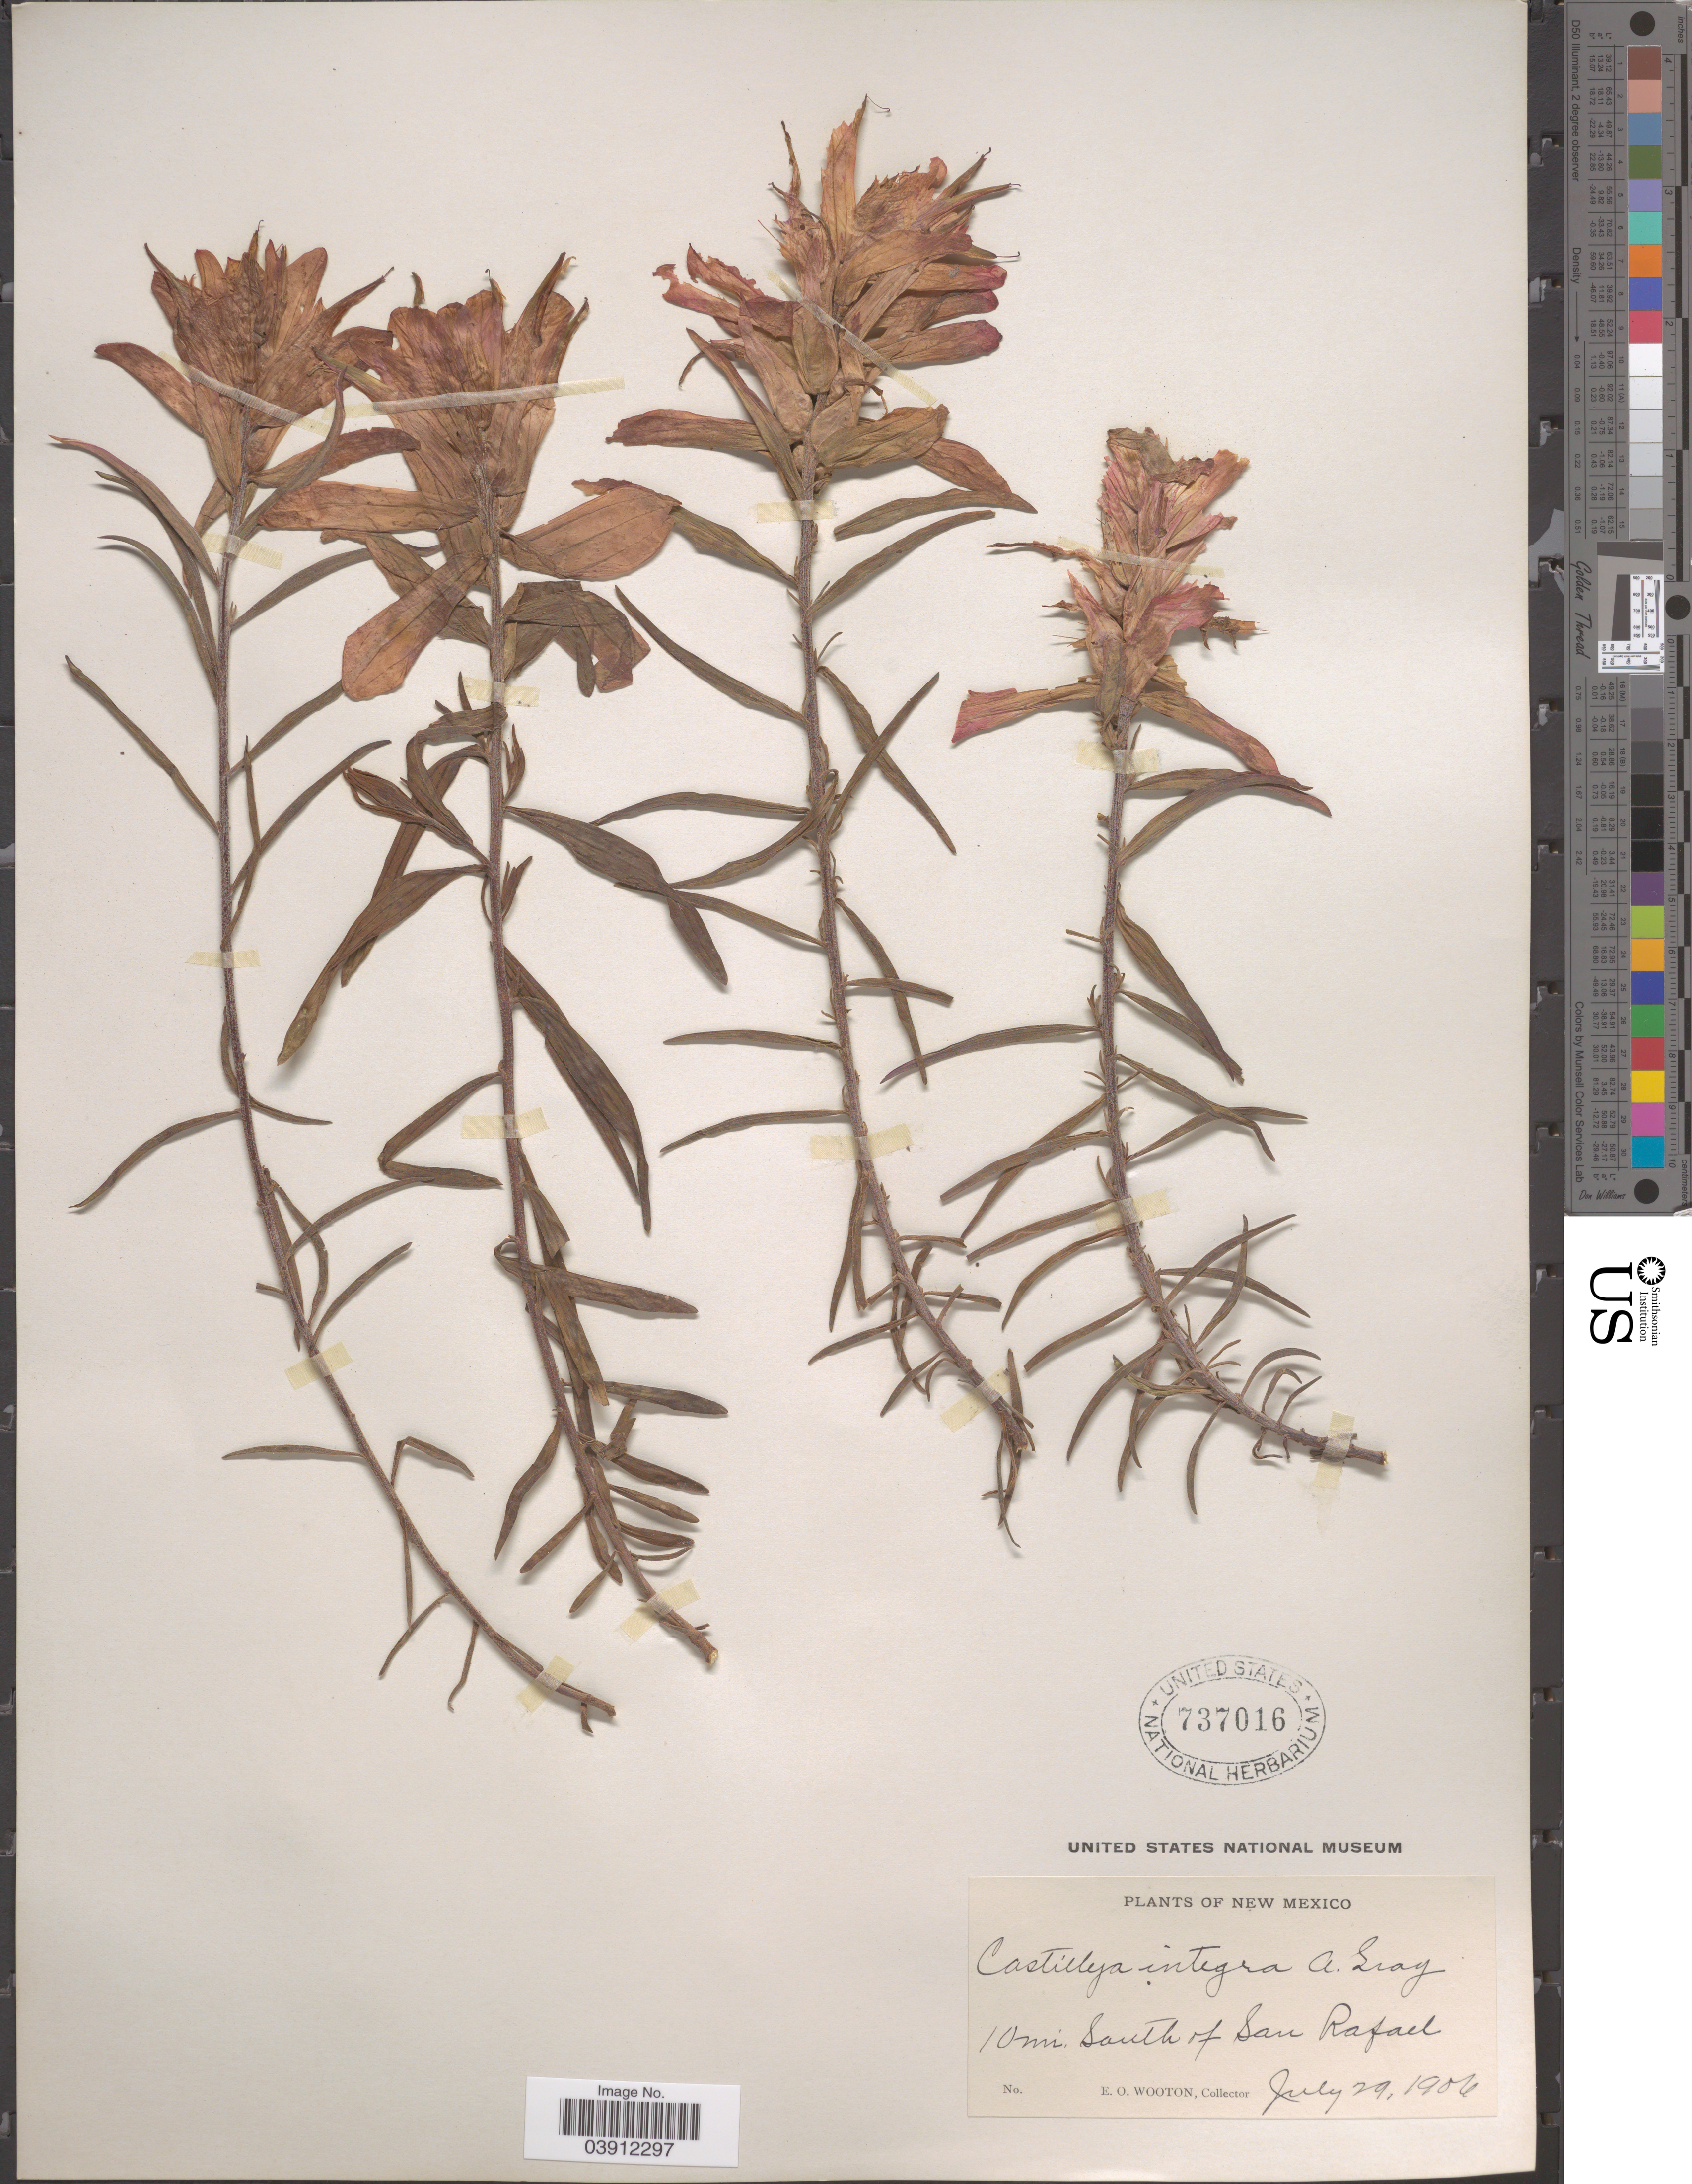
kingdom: Plantae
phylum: Tracheophyta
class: Magnoliopsida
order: Lamiales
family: Orobanchaceae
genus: Castilleja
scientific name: Castilleja integra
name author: A. Gray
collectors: E. O. Wooton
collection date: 1906-07-29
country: United States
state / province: New Mexico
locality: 10 mi. South of San Rafael.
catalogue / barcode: US 737016